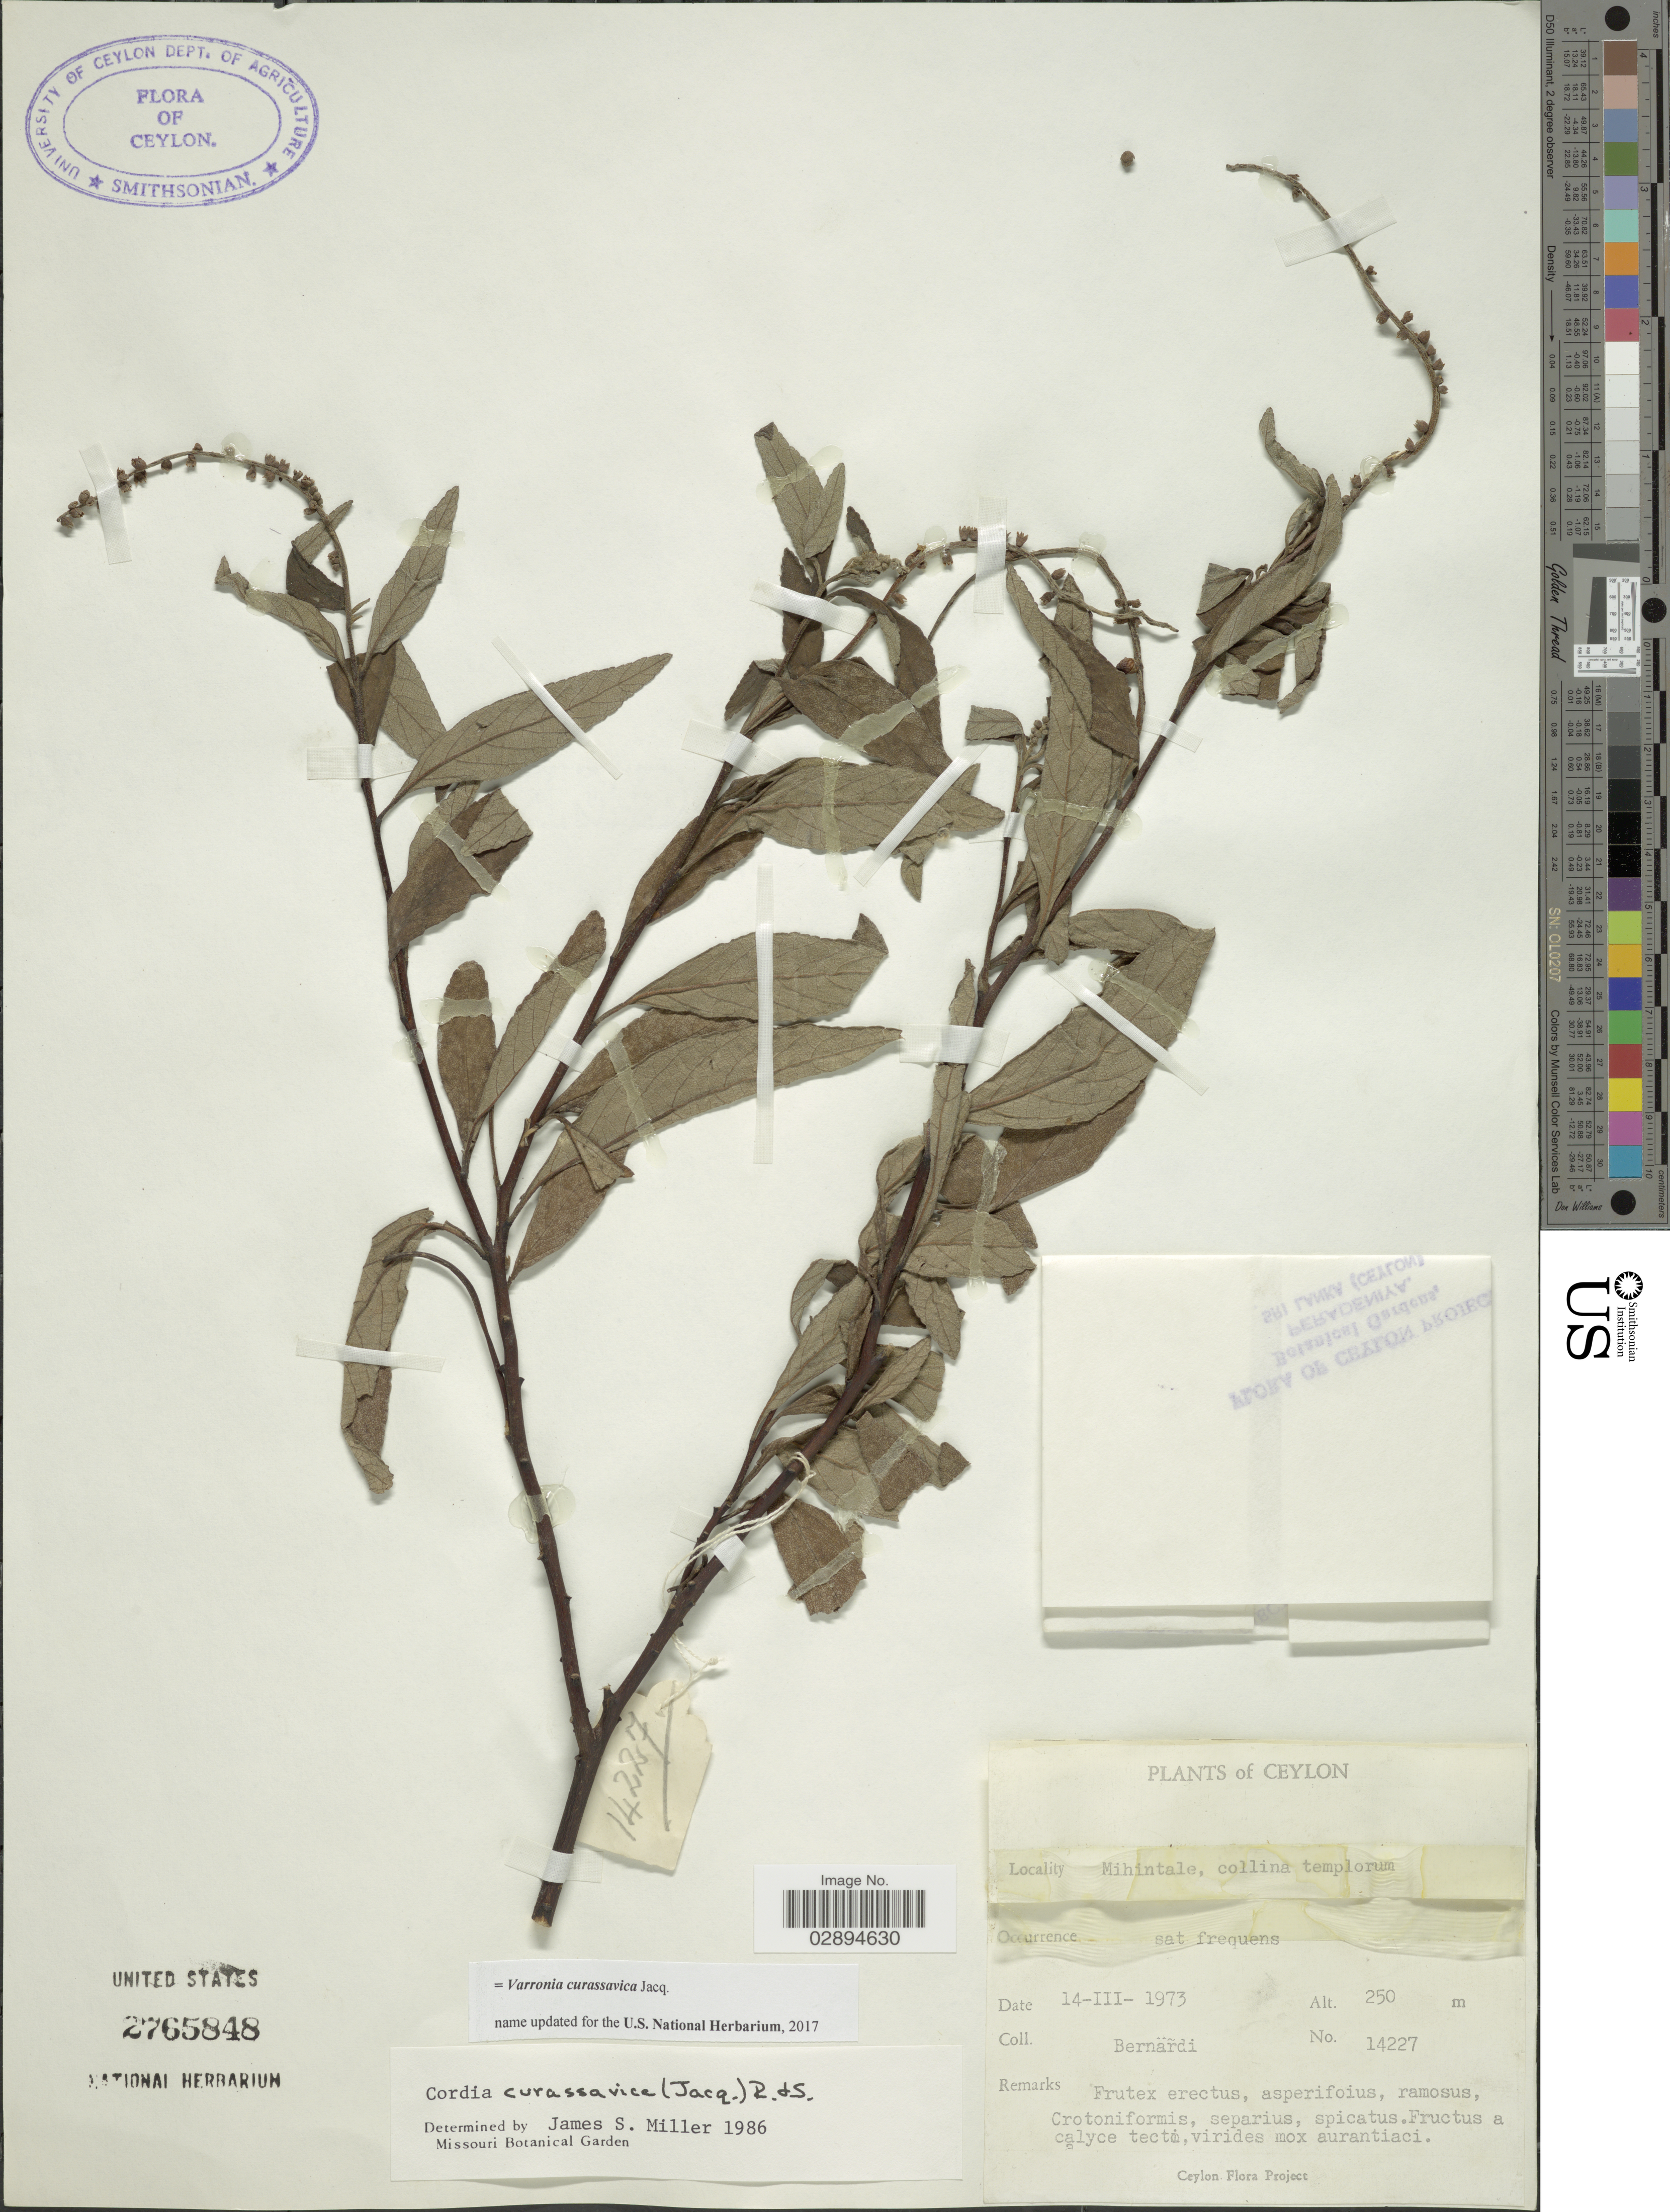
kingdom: Plantae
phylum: Tracheophyta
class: Magnoliopsida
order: Boraginales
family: Cordiaceae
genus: Varronia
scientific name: Varronia curassavica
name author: Jacq.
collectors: Bernardi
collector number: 14227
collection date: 1973-03-14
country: Sri Lanka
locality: Ceylon. Mihintale, Collina Templorum.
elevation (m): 250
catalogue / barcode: US 2765848